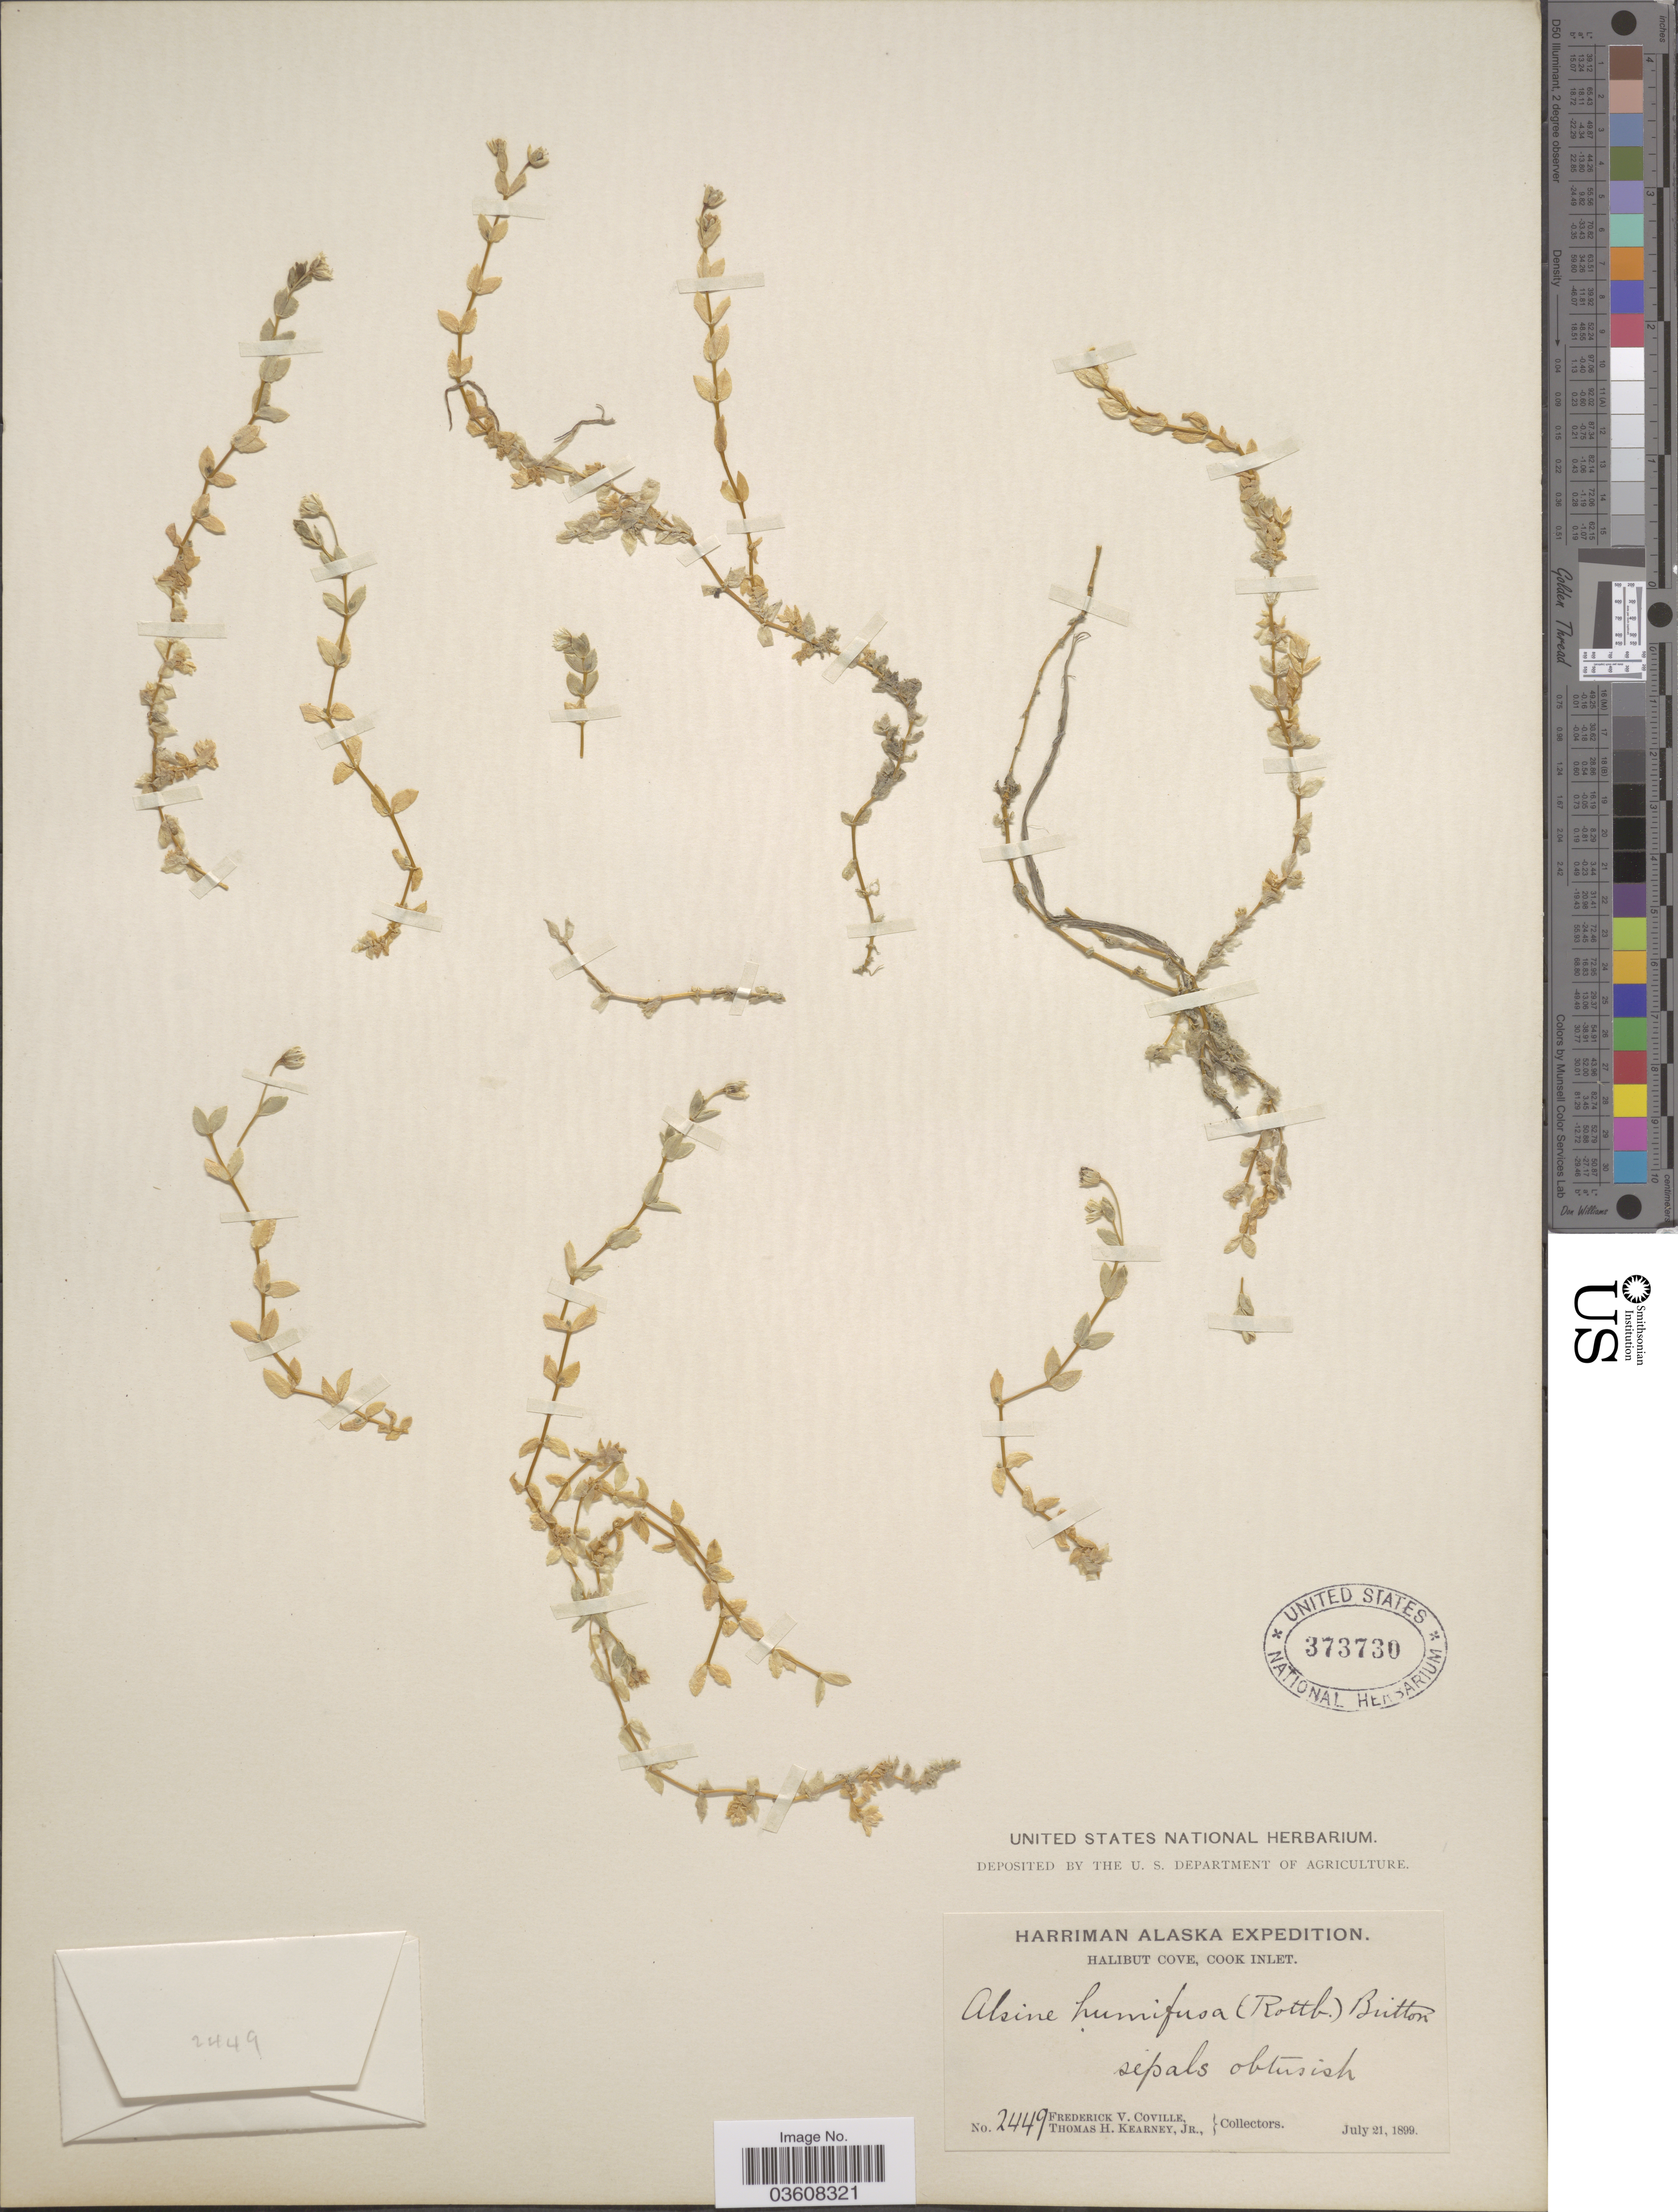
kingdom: Plantae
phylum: Tracheophyta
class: Magnoliopsida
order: Caryophyllales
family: Caryophyllaceae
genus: Stellaria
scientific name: Stellaria humifusa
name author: Rottb.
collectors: F. V. Coville & T. H. Kearney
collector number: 2449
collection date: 1899-07-21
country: United States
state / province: Alaska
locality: Sepal obtusish. [unsure placement] Halibut Cove, Cook Inlet.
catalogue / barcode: US 373730